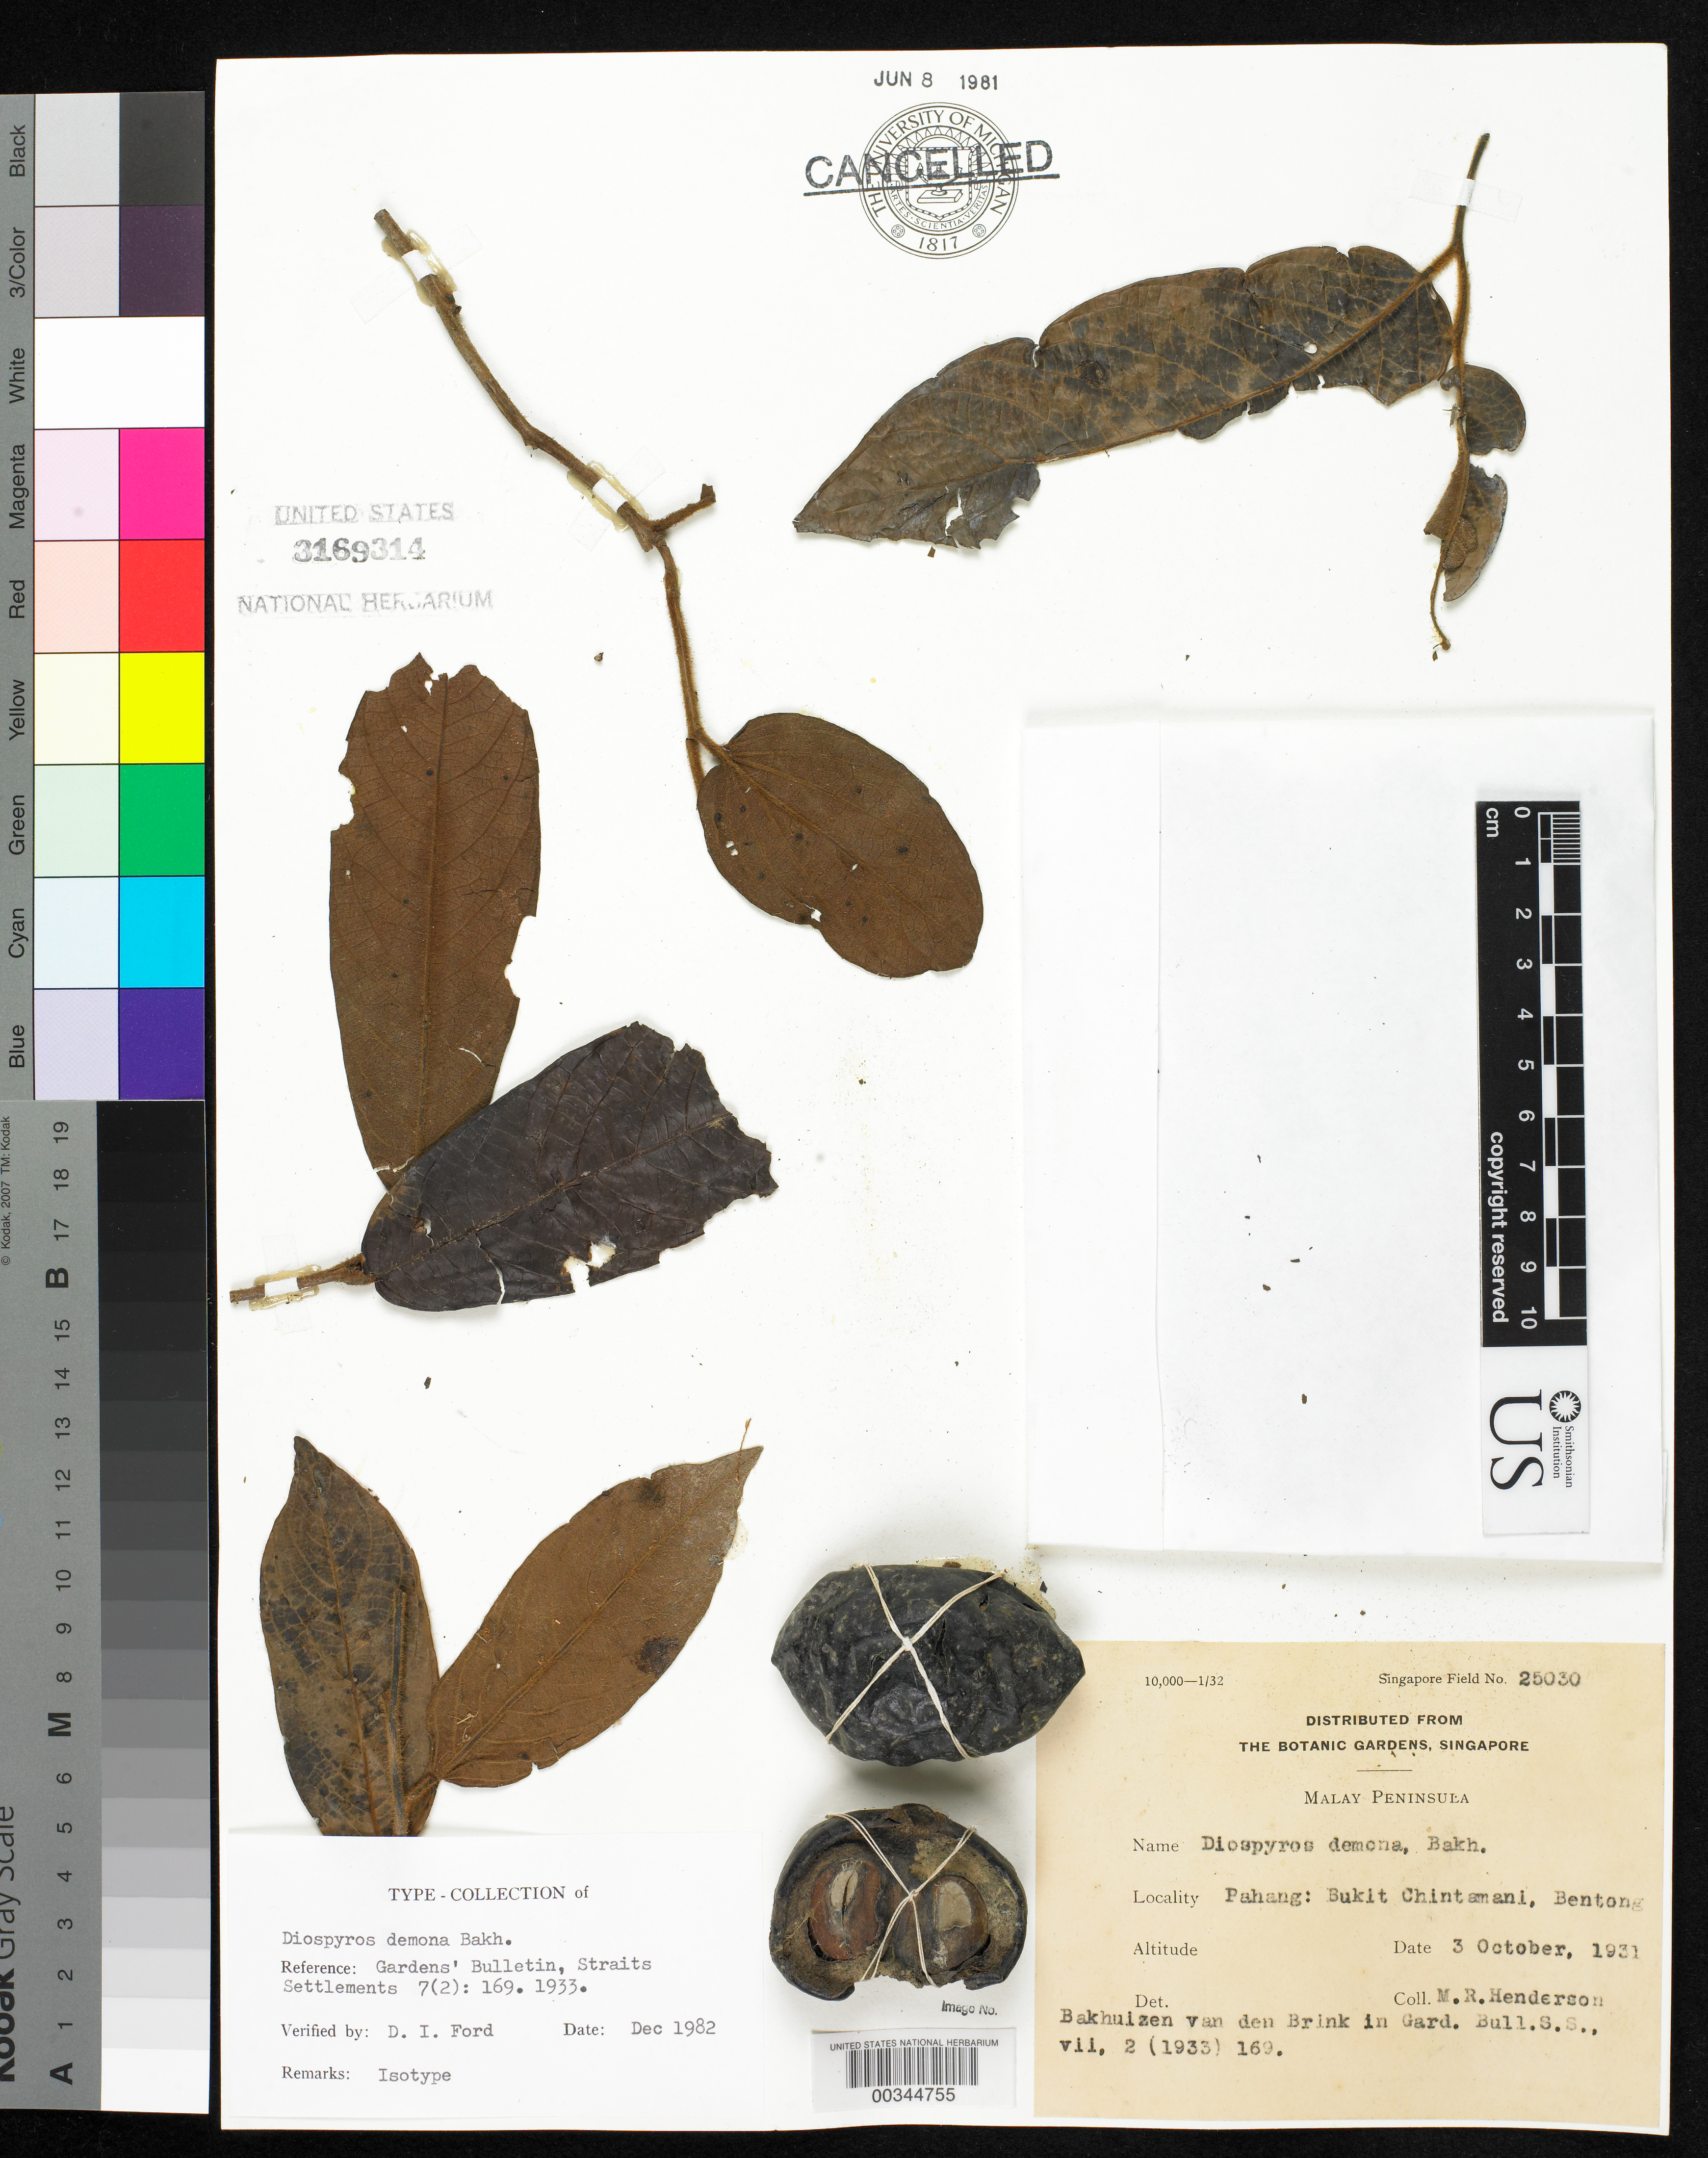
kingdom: Plantae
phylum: Tracheophyta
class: Magnoliopsida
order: Ericales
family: Ebenaceae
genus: Diospyros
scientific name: Diospyros demona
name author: Bakh.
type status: Isotype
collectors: M. Henderson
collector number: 25030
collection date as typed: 03 Oct 1931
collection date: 1931-10-03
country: Malaysia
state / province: Pahang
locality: Bukit Chintamani, Bentong. [Malay Peninsula]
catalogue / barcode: US 3169314